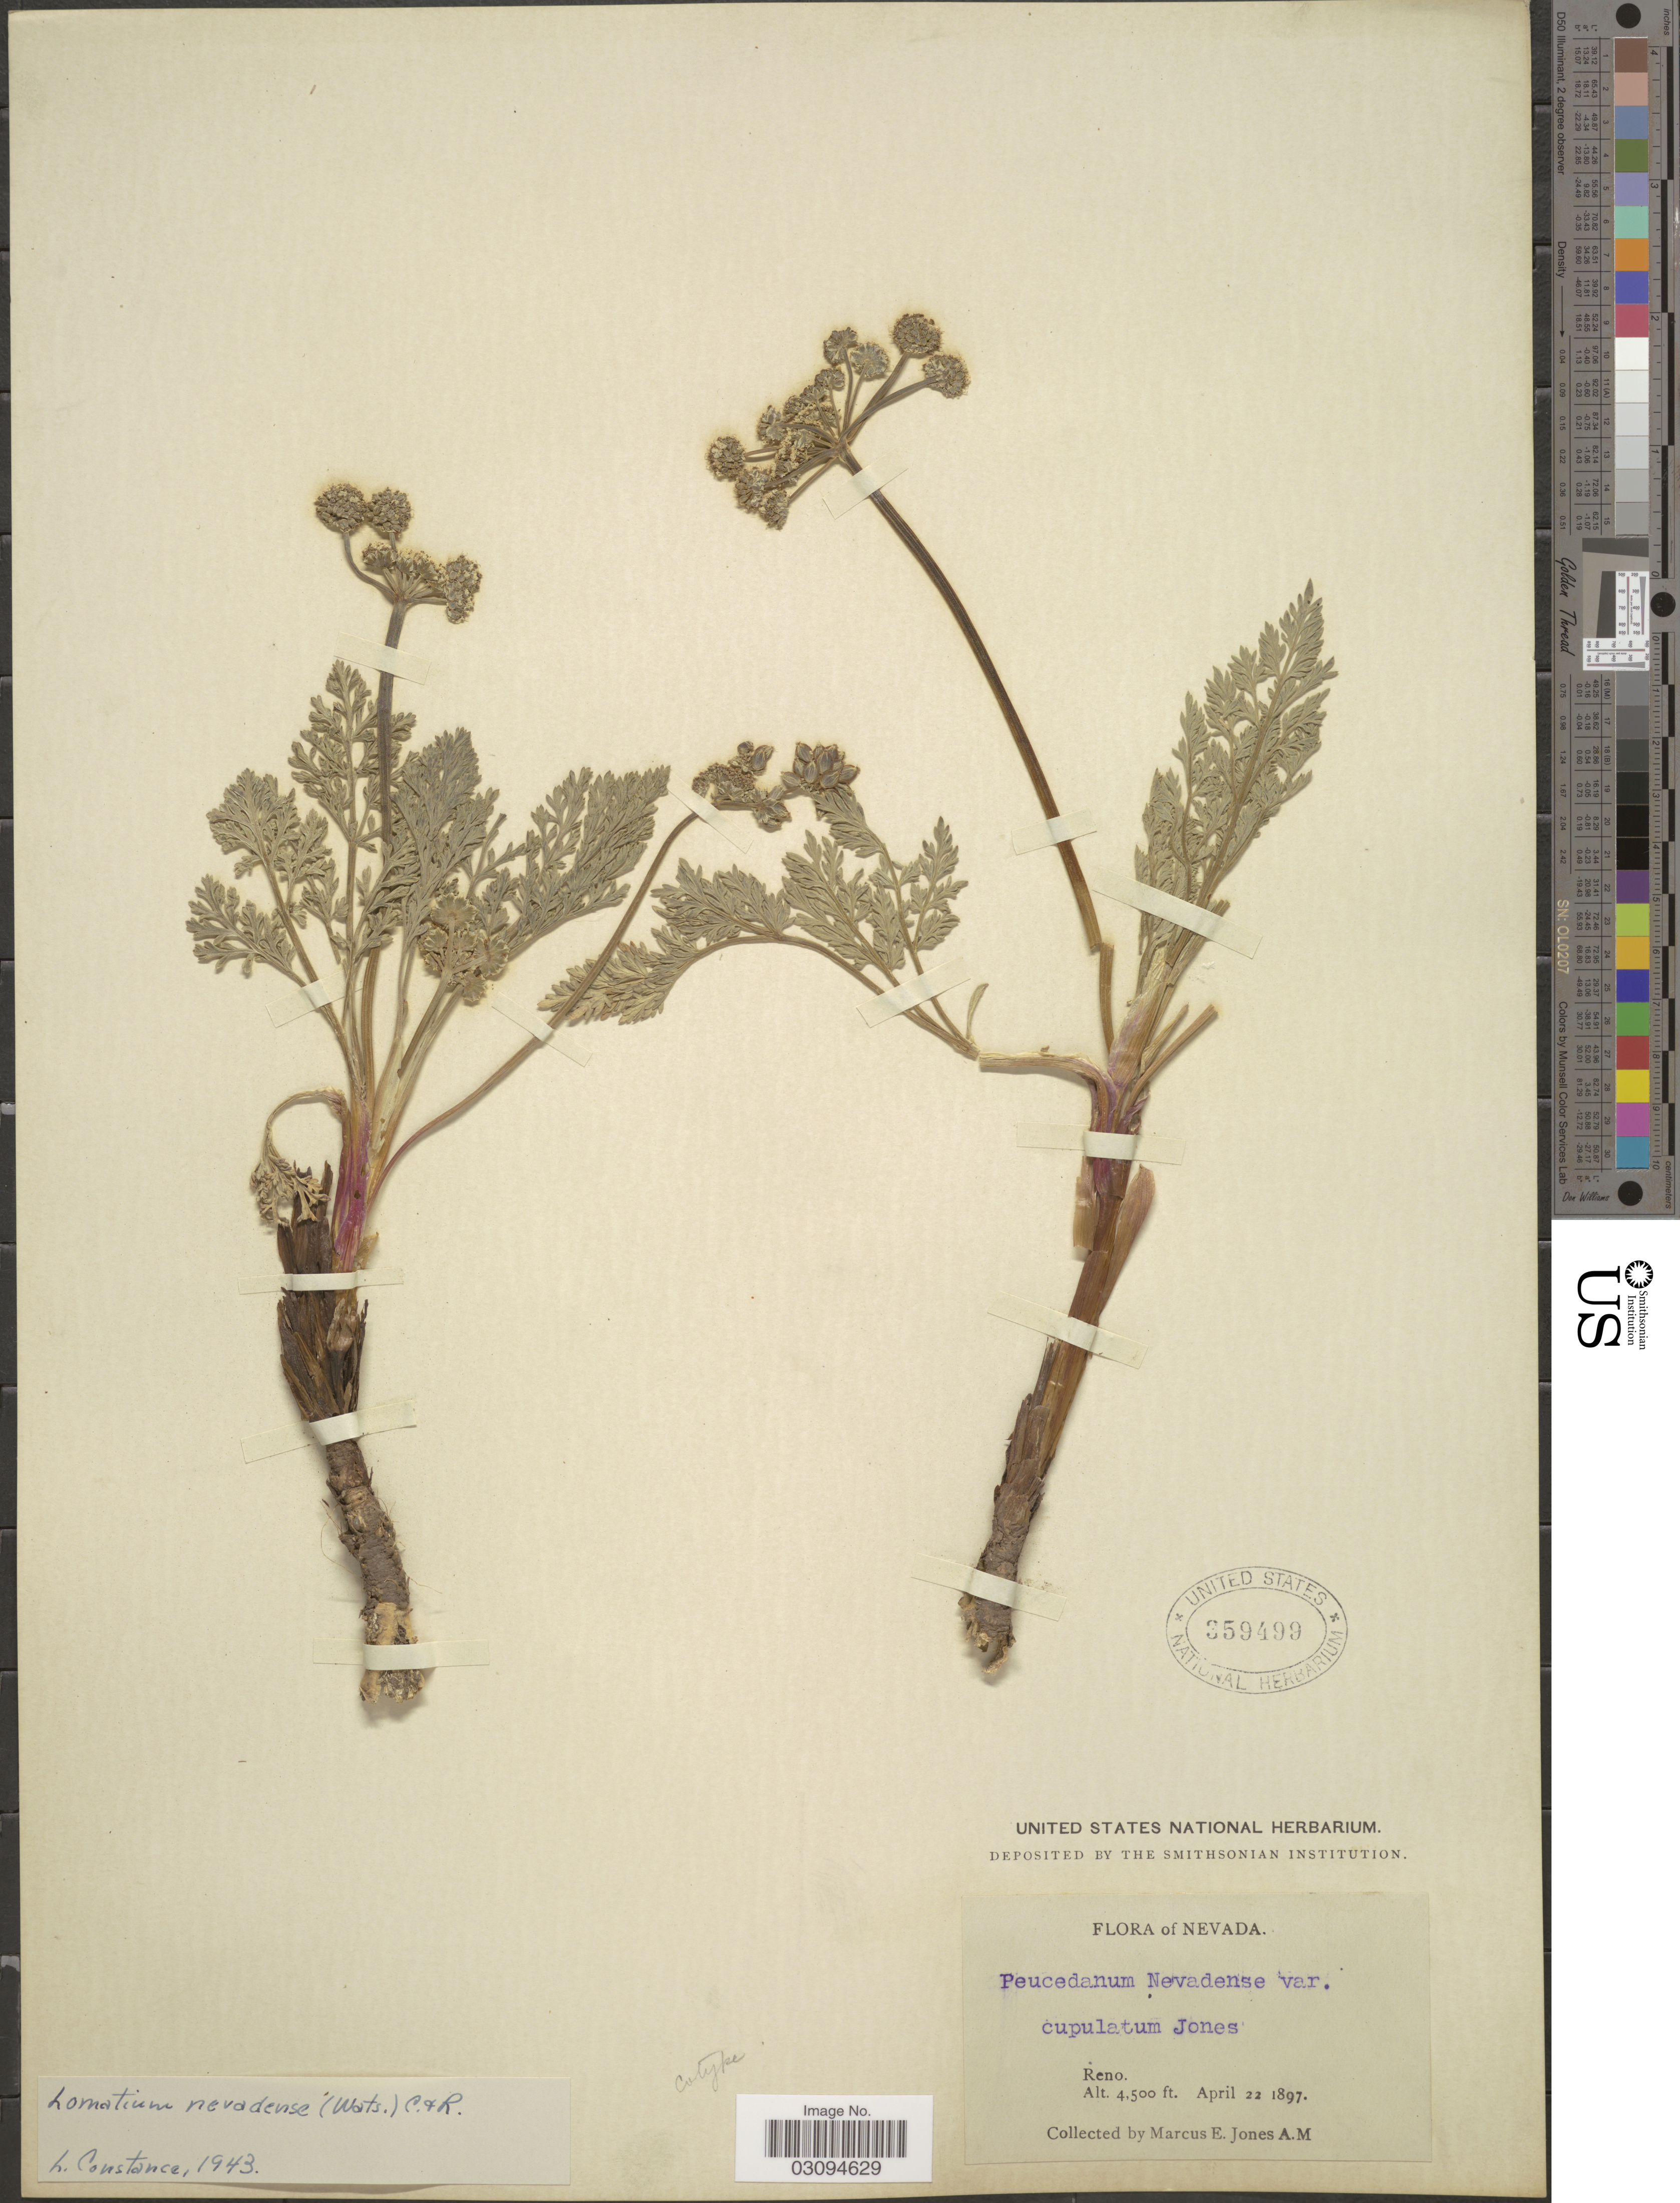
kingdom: Plantae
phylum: Tracheophyta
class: Magnoliopsida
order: Apiales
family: Apiaceae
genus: Lomatium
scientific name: Lomatium nevadense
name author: (S. Watson) J.M. Coult. & Rose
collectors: M. E. Jones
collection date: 1897-04-22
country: United States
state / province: Nevada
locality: Reno.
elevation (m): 1372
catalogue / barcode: US 359499